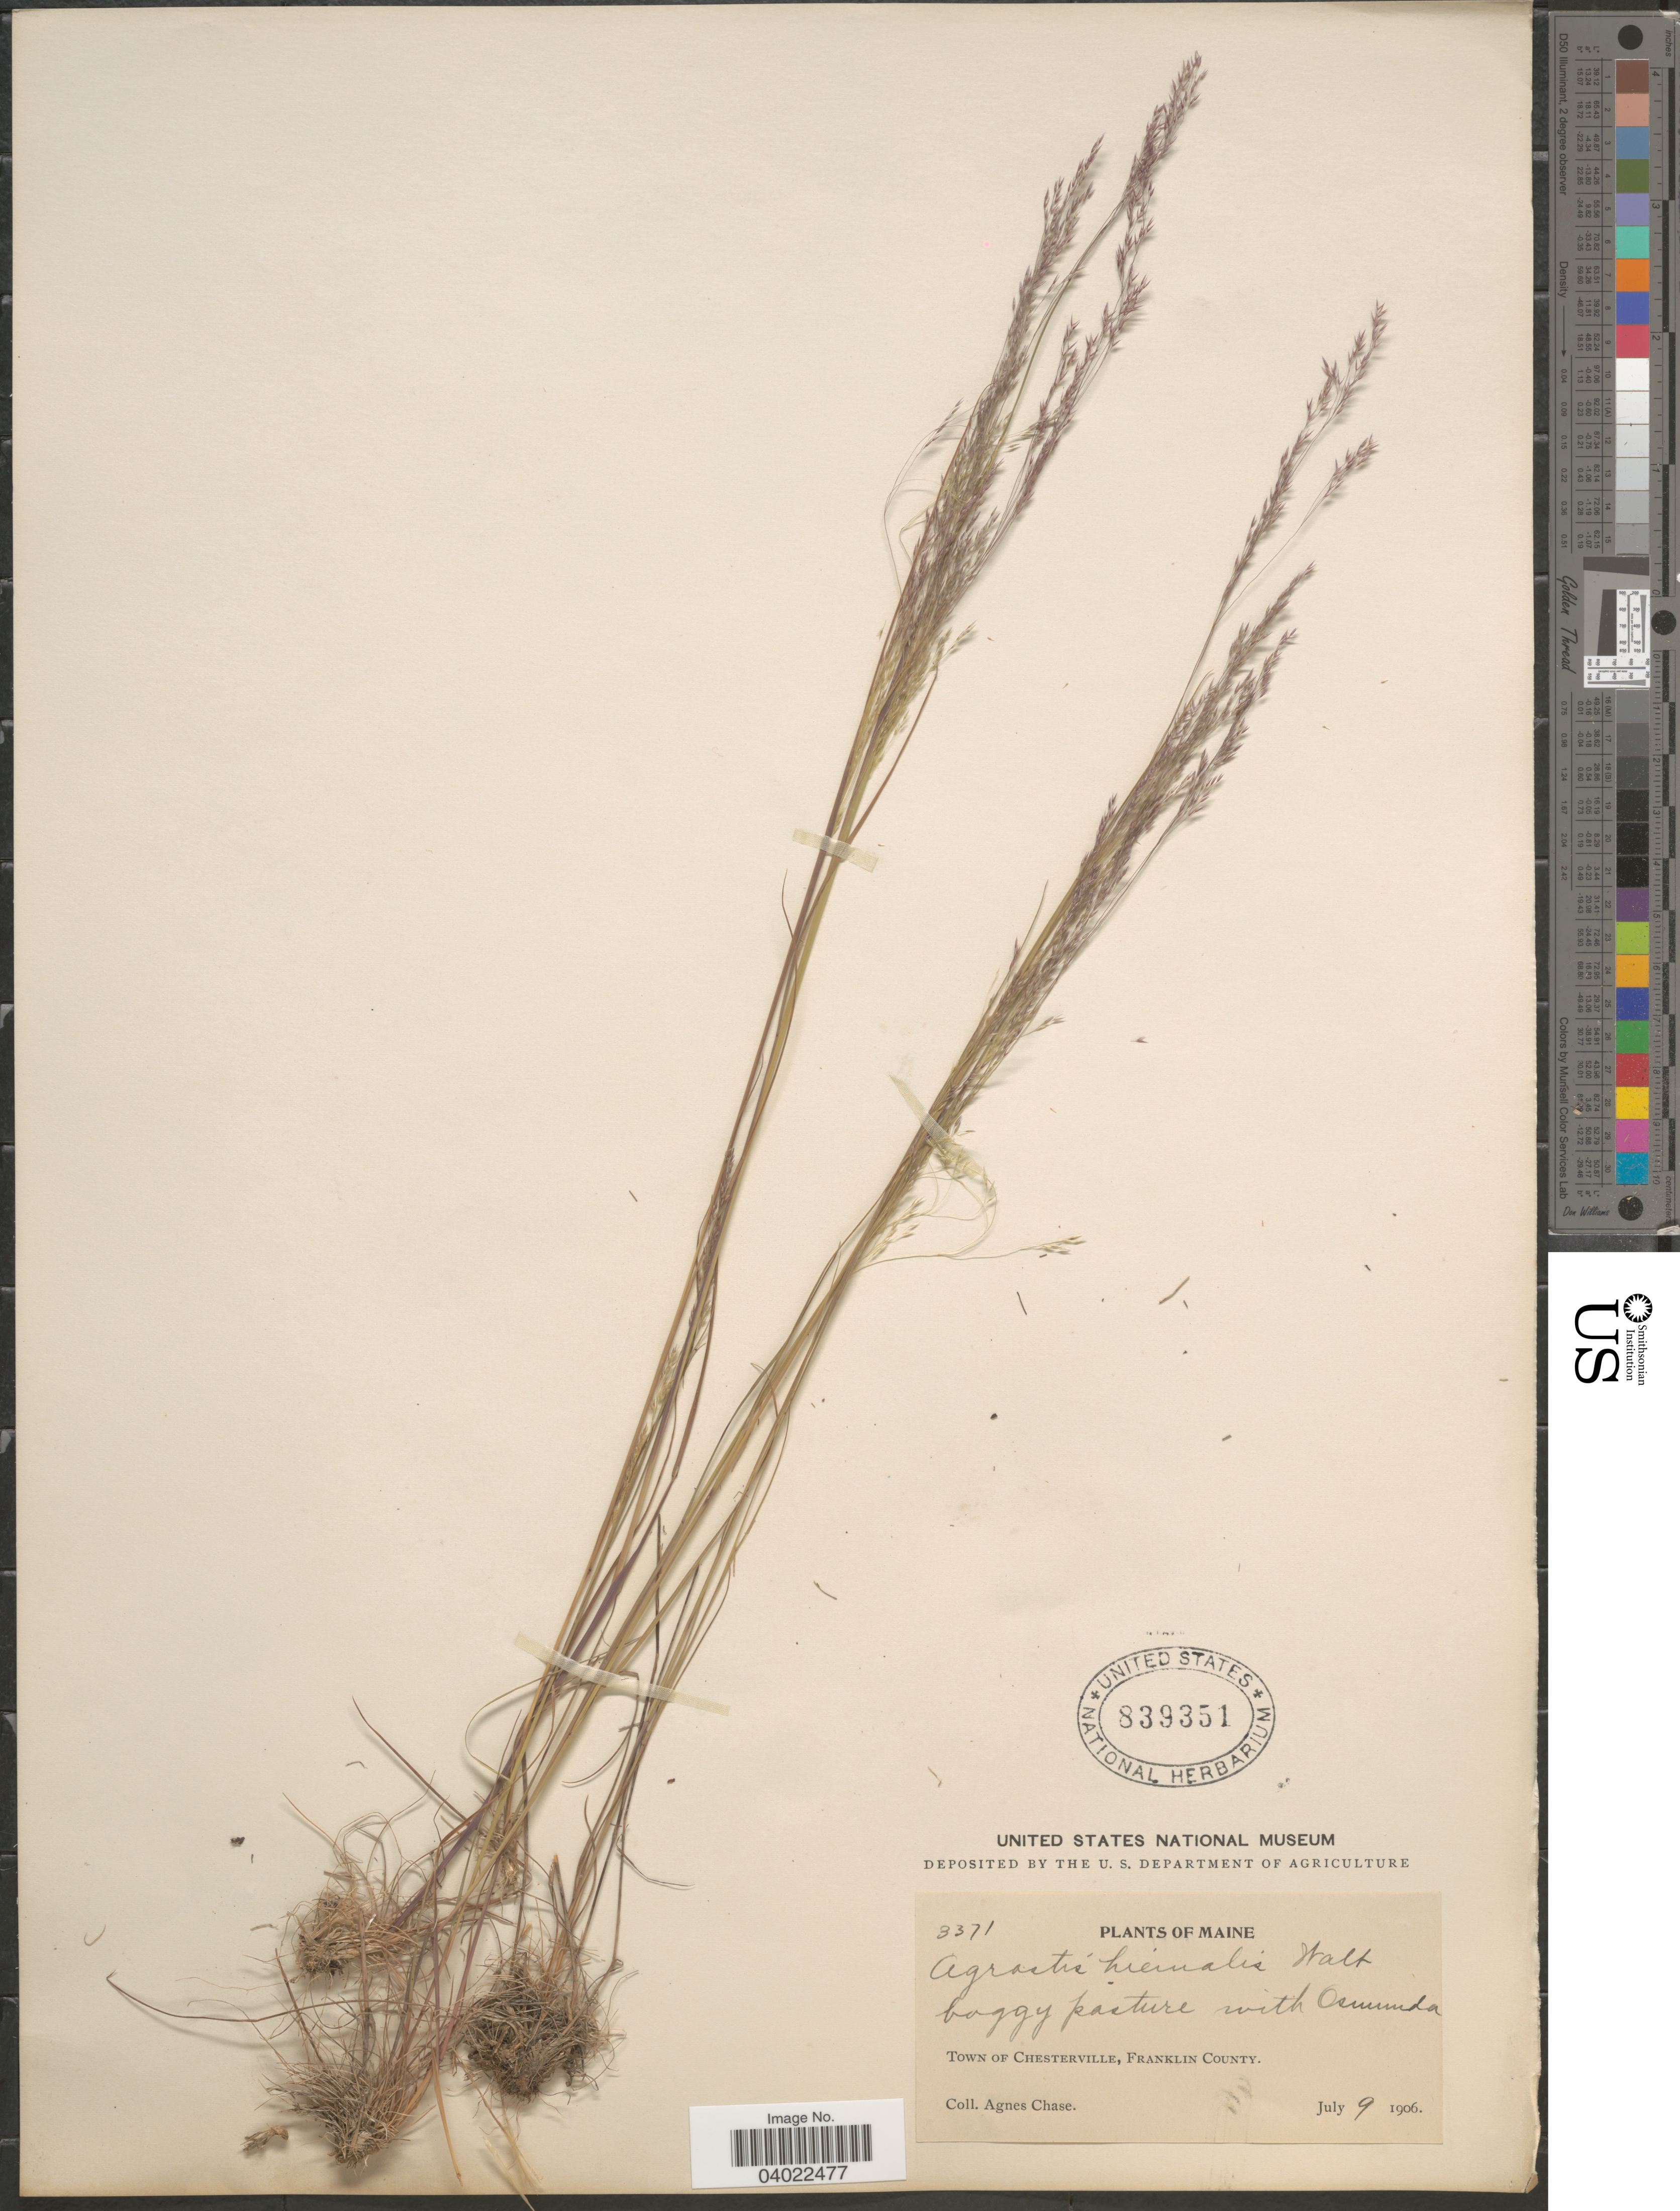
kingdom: Plantae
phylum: Tracheophyta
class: Liliopsida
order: Poales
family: Poaceae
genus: Agrostis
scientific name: Agrostis scabra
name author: Willd.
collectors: A. Chase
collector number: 3371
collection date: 1906-07-09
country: United States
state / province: Maine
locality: Town of Chesterville, Franklin County.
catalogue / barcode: US 839351